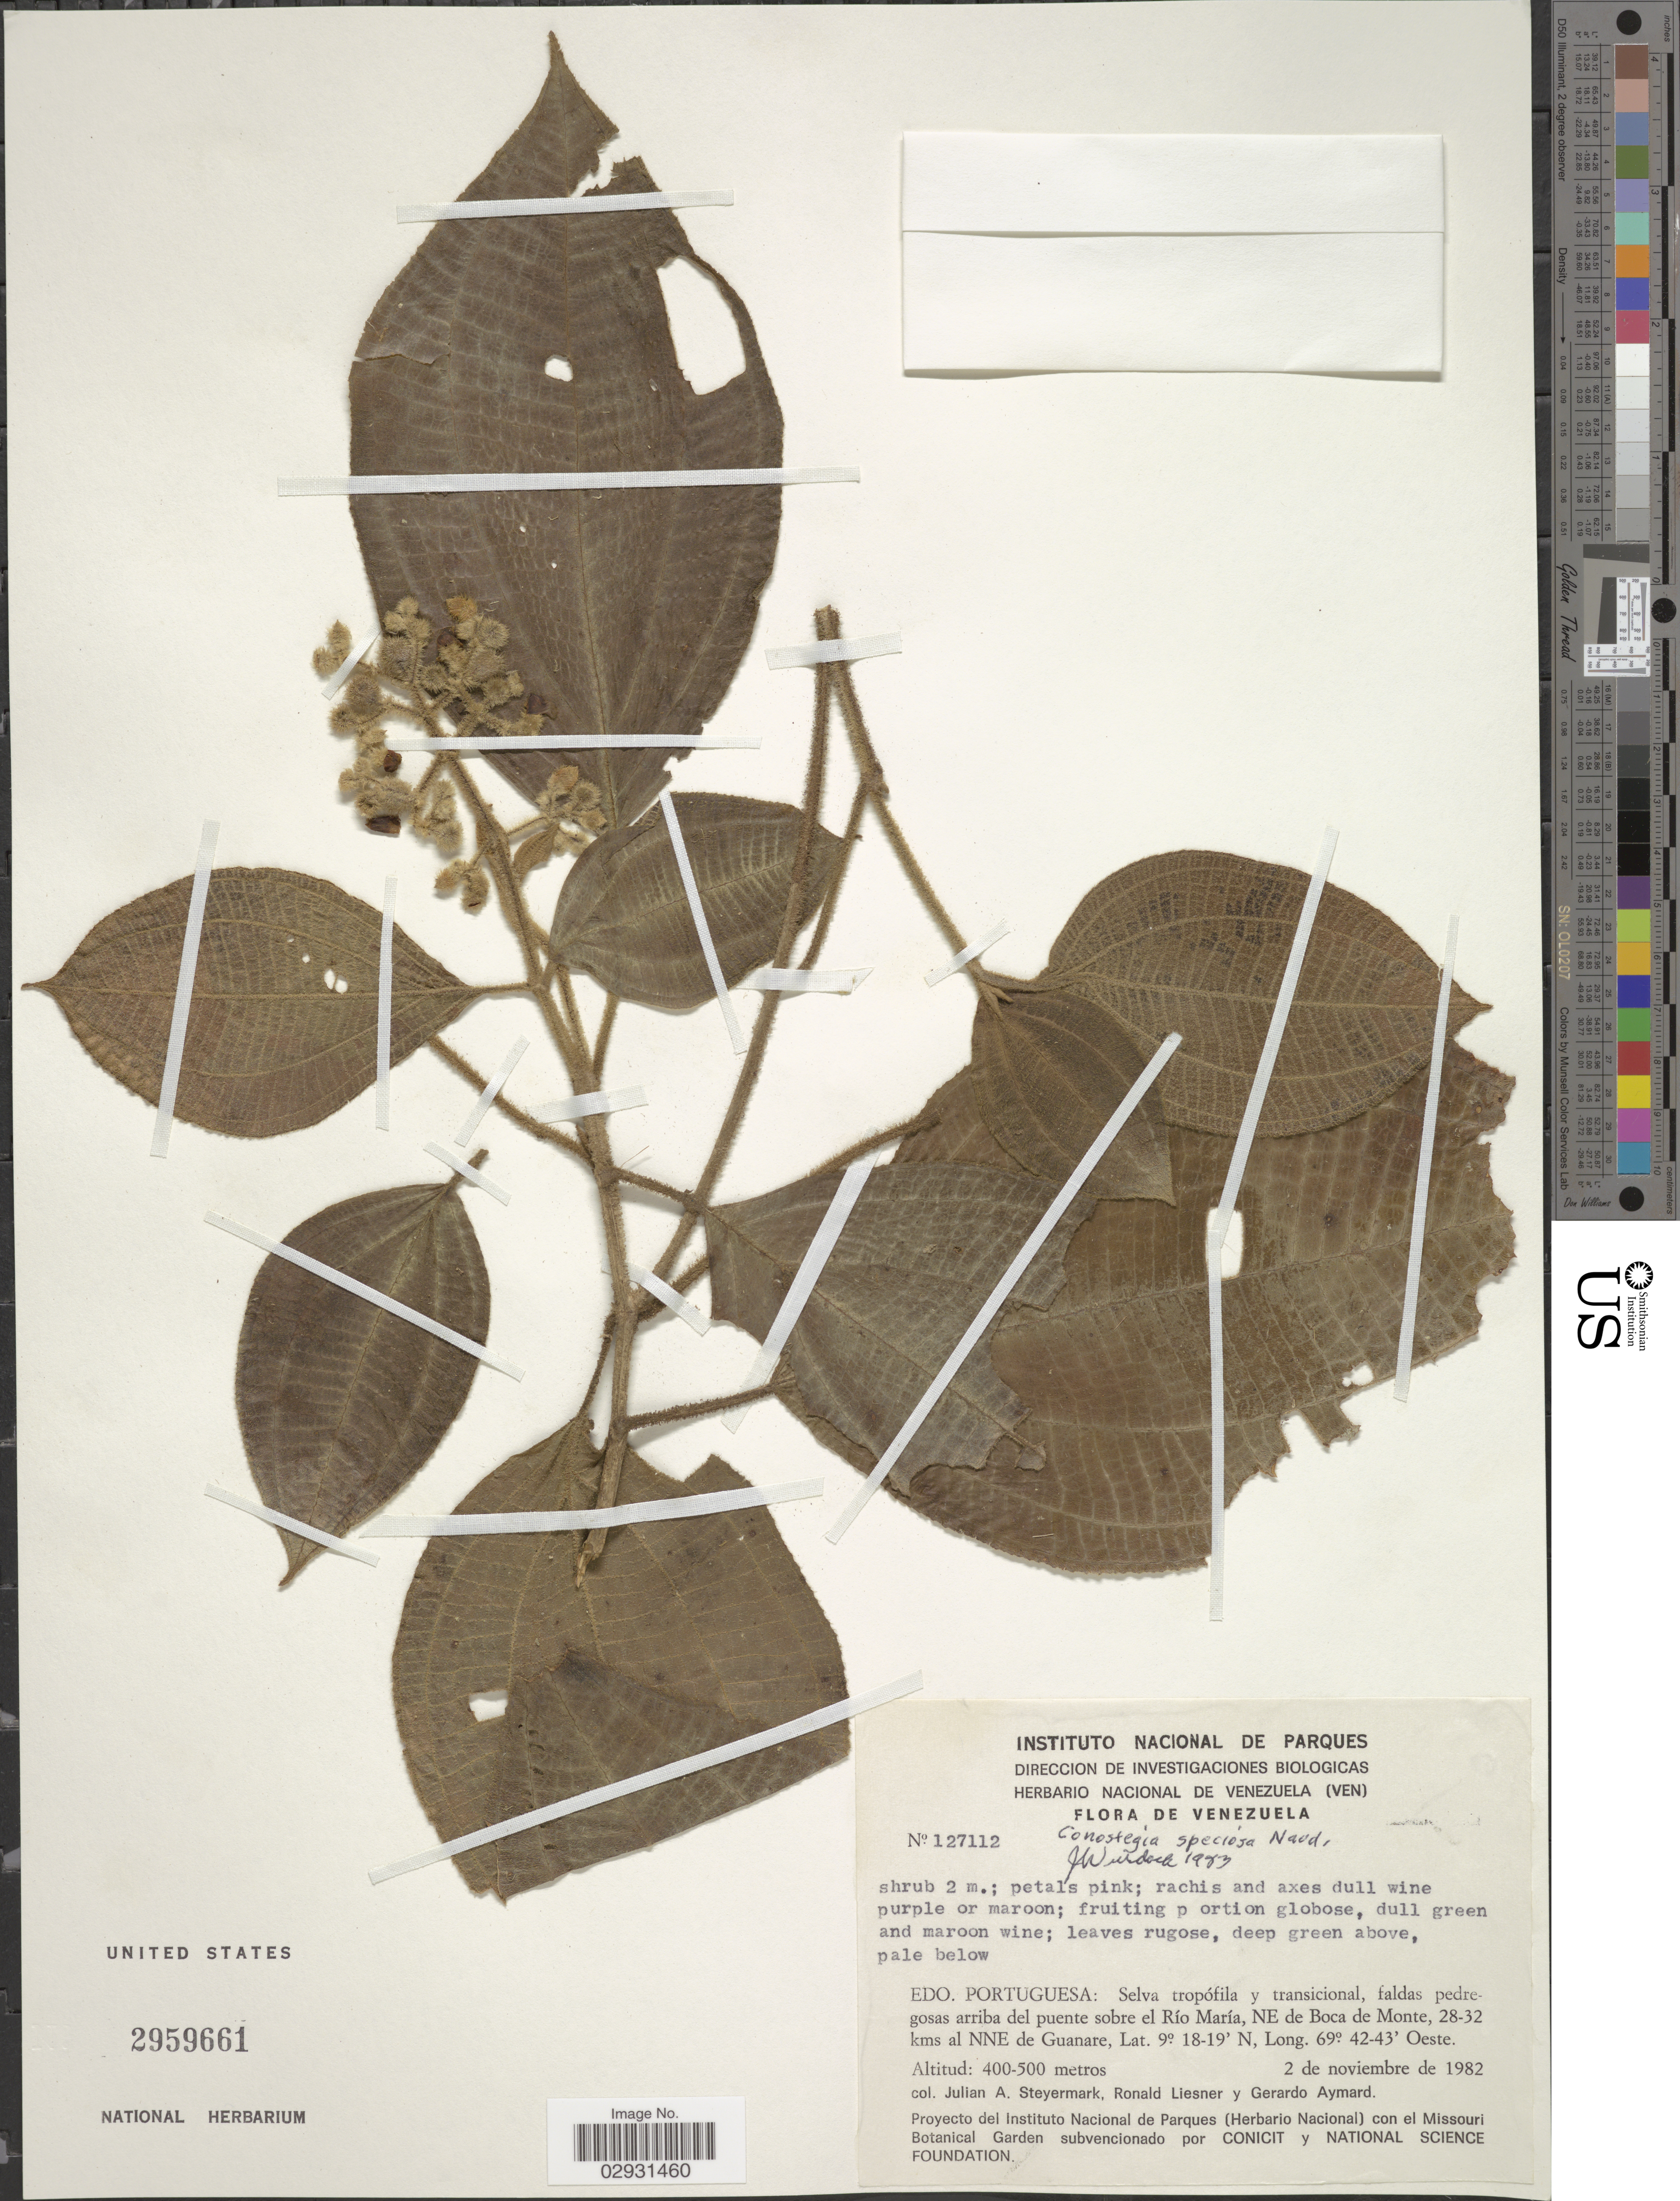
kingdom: Plantae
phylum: Tracheophyta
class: Magnoliopsida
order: Myrtales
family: Melastomataceae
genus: Conostegia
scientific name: Conostegia speciosa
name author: Naudin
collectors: J. Steyermark, R. L. Liesner & G. A. Aymard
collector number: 127112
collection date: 1982-11-02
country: Venezuela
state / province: Portuguesa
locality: Selva tropófila y transicional, faldas pedregosas arriba del puente sobre el Río María, NE de Boca de Monte, 28-32 kms al NNE de Guanare.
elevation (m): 400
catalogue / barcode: US 2959661